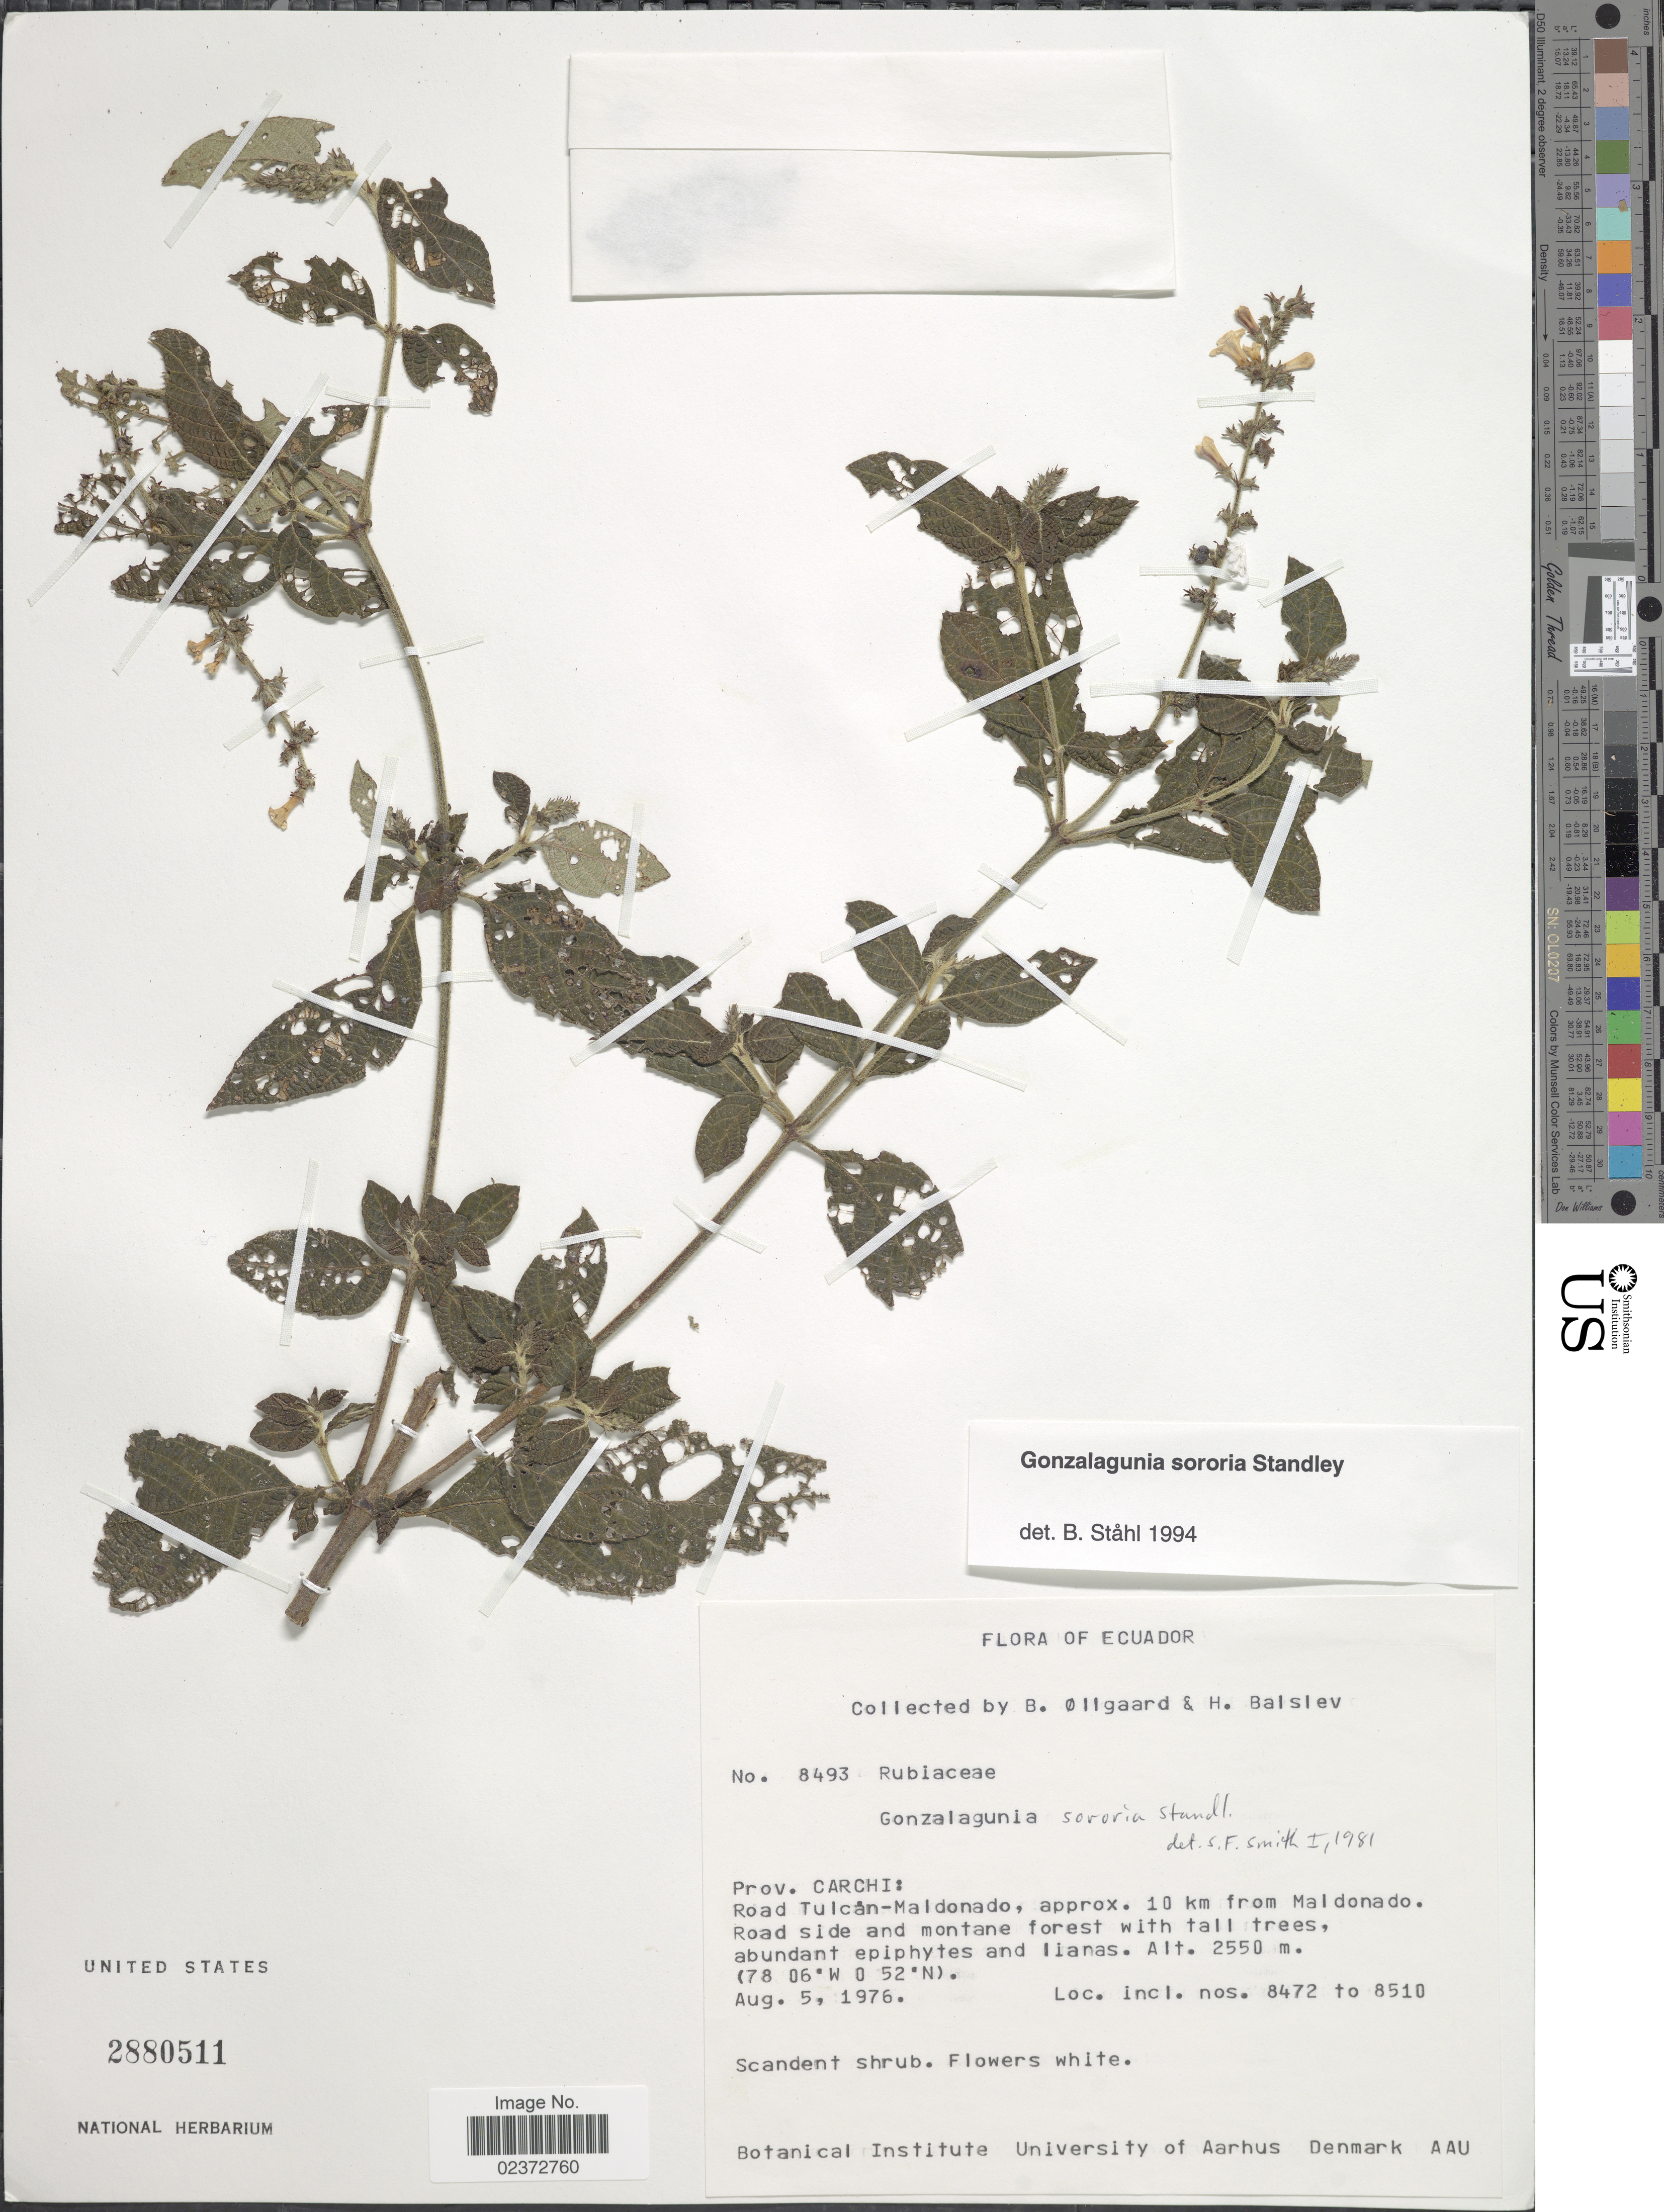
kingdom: Plantae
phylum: Tracheophyta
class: Magnoliopsida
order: Gentianales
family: Rubiaceae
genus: Gonzalagunia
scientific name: Gonzalagunia sororia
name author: Standl.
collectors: B. Øllgaard & H. Balslev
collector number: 8493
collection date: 1976-08-05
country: Ecuador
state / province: Carchi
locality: Road Tulcám-Maldonado, approx. 10 km from Maldonado. Road side and montane forest with all tree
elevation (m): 2550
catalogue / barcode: US 2880511